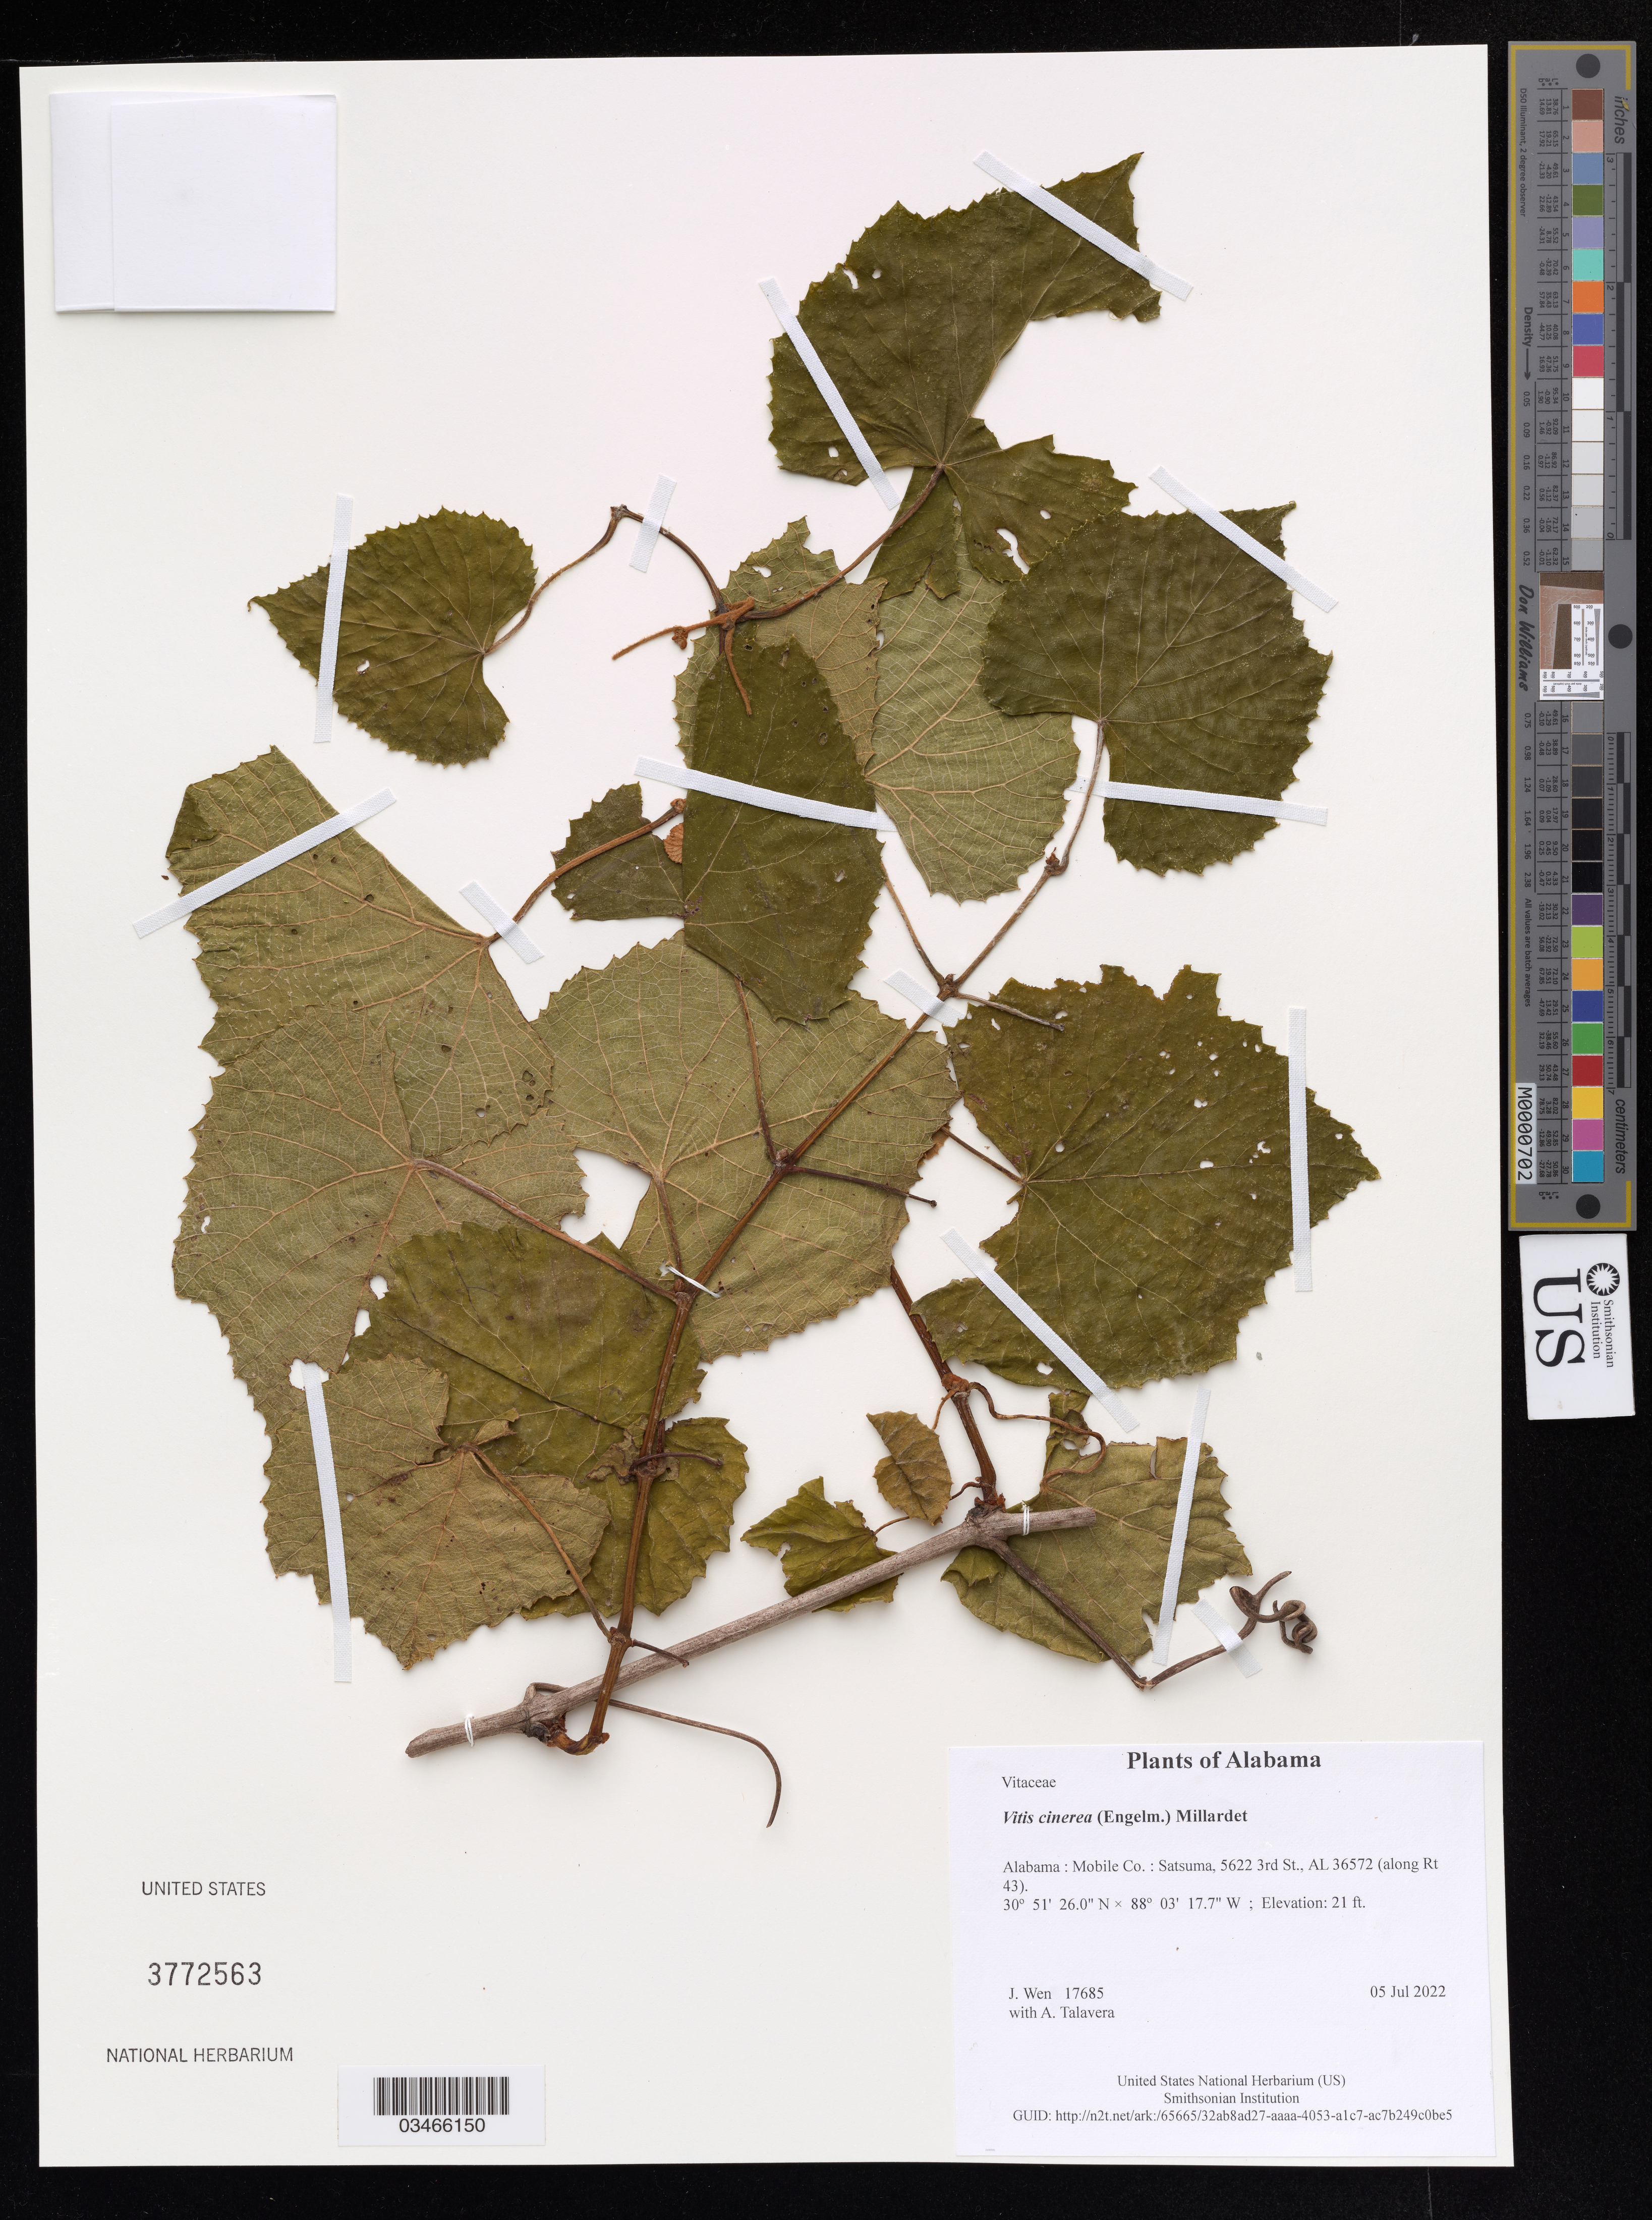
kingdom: Plantae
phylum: Tracheophyta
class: Magnoliopsida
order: Vitales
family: Vitaceae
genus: Vitis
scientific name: Vitis cinerea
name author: (Engelm.) Millardet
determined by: Wen, Jun, (BOT), Smithsonian Institution - National Museum of Natural History (UNITED STATES)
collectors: J. Wen & A. Talavera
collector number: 17685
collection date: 2022-07-05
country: United States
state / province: Alabama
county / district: Mobile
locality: Satsuma, 5622 3rd St., AL 36572 (along Rt 43)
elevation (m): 6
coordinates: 30 51.433 N, 88 03.295 W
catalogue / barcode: US 3772563